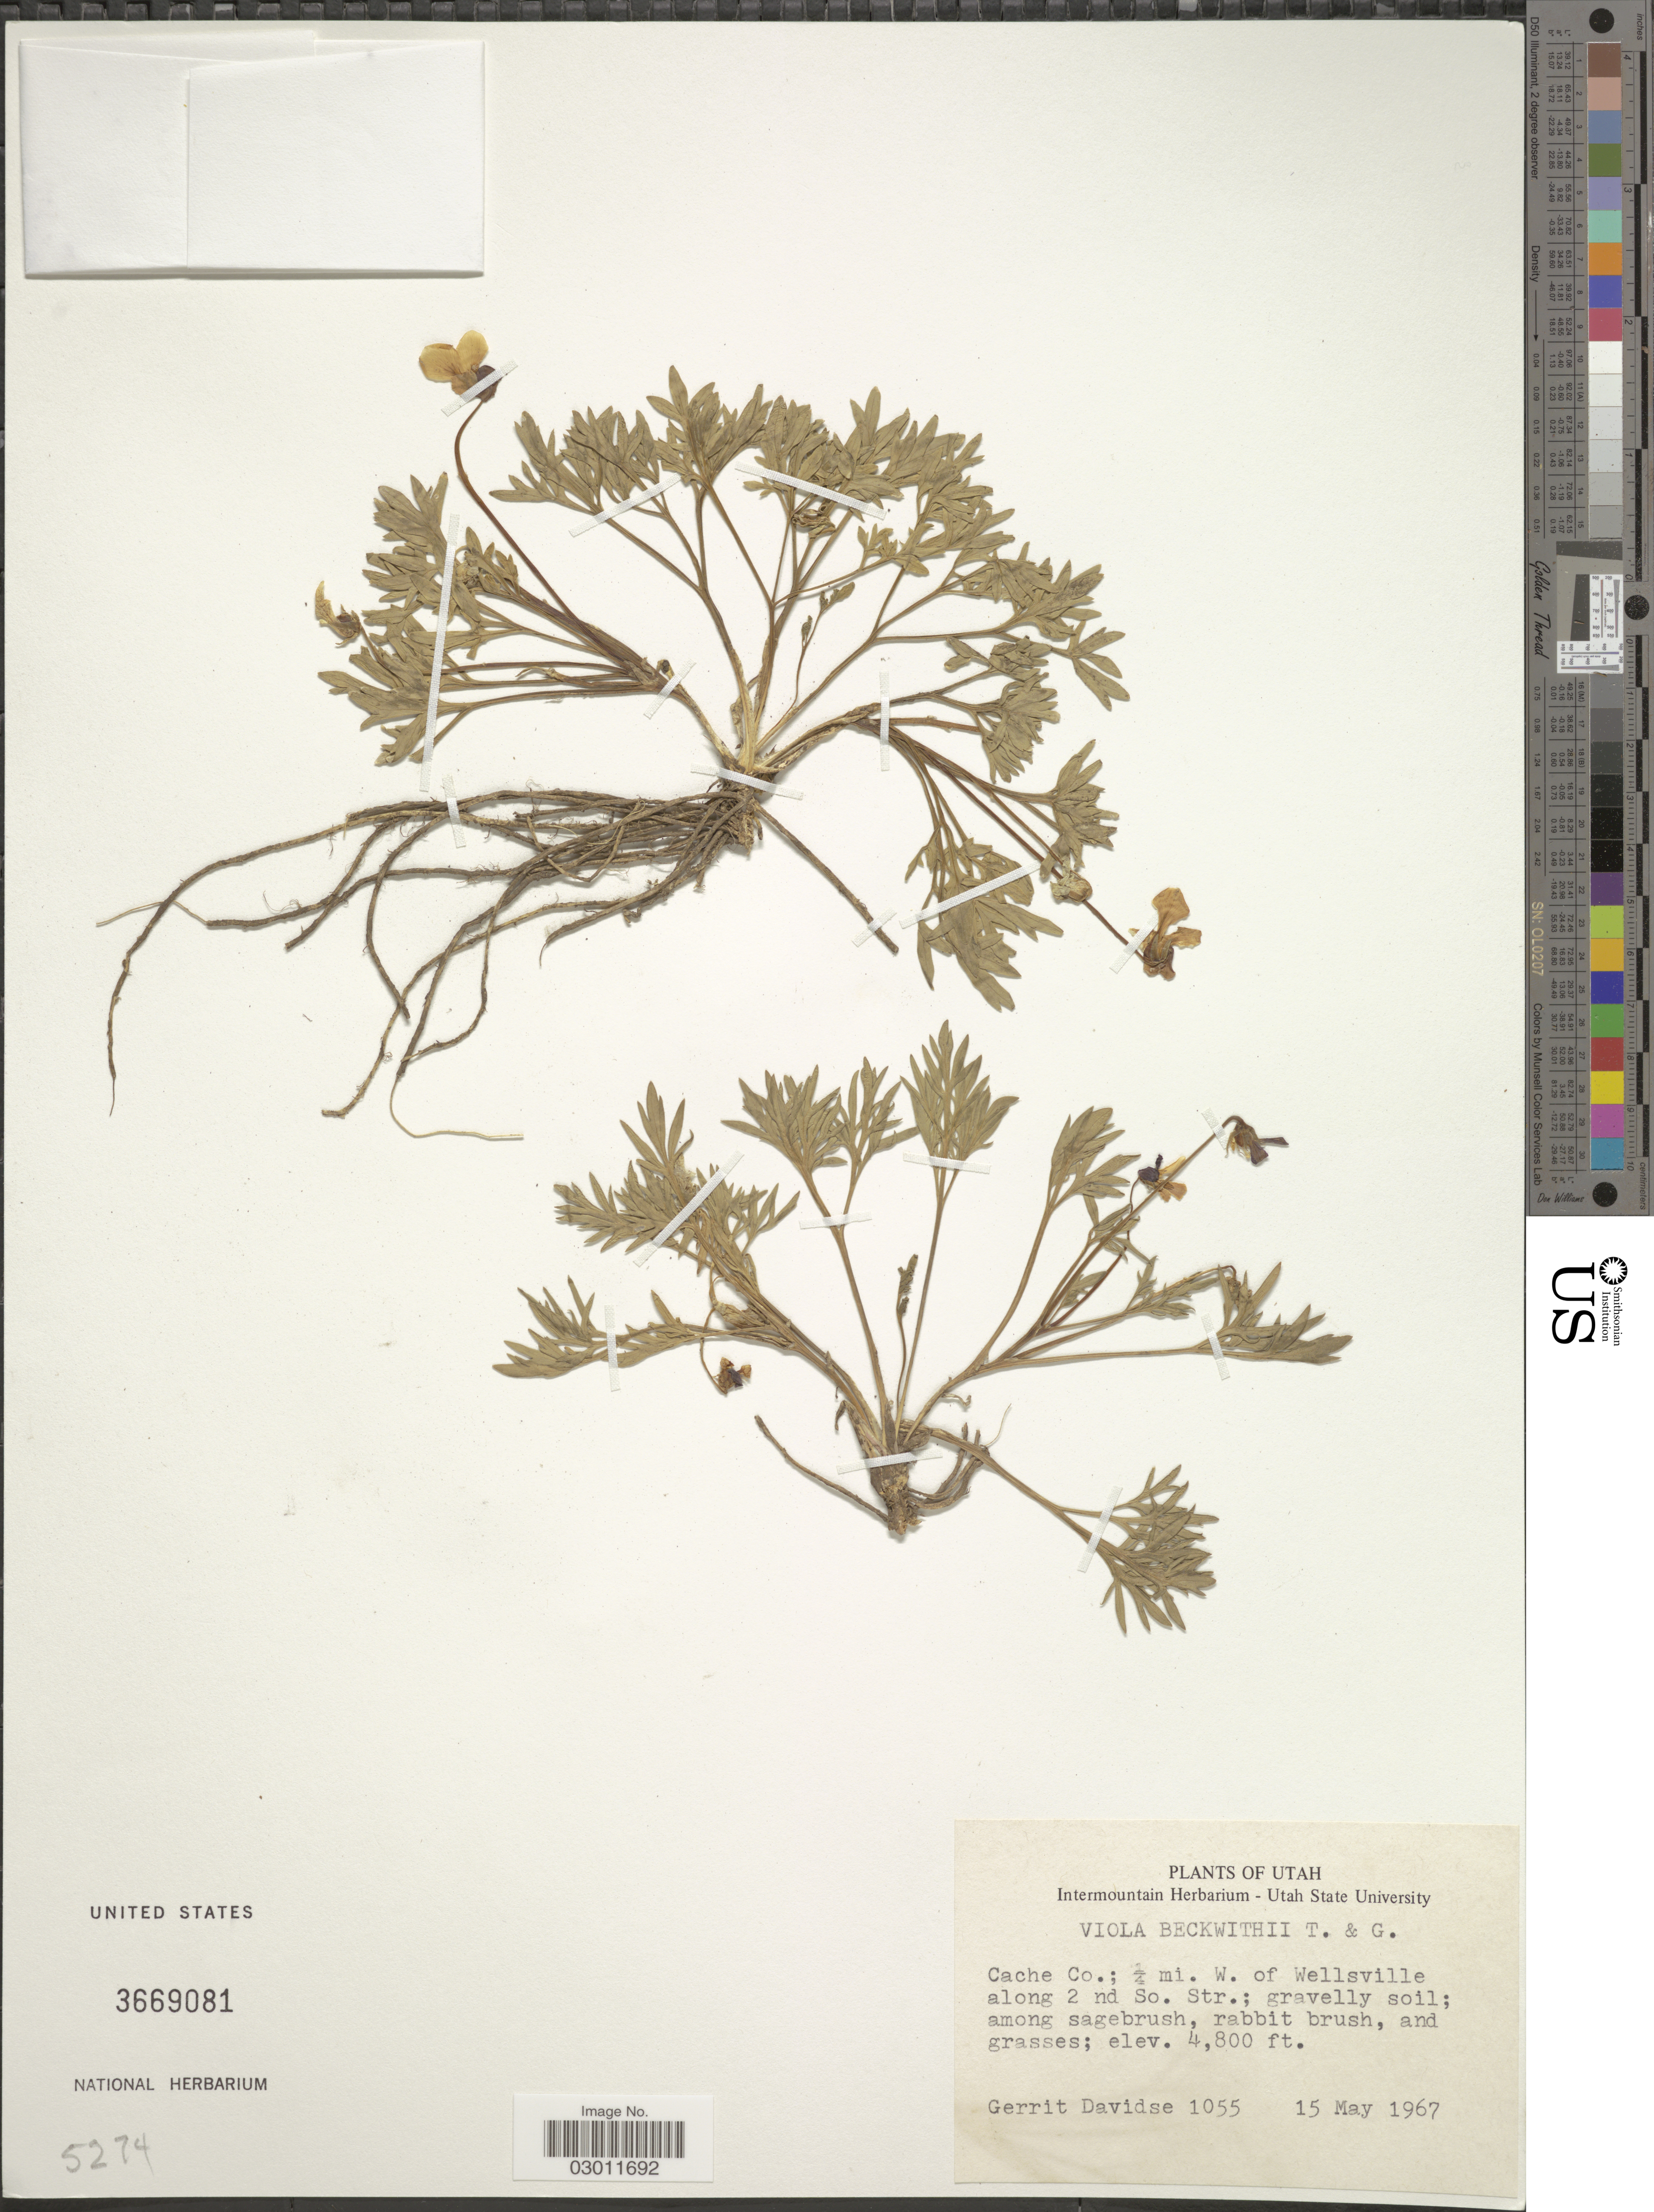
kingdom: Plantae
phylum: Tracheophyta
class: Magnoliopsida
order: Malpighiales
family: Violaceae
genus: Viola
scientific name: Viola beckwithii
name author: Torr.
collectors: G. Davidse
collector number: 1055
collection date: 1967-05-15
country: United States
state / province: Utah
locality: Cache Co.; ¼ mi. W. of Wellsville along 2nd So. Str.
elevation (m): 1463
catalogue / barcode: US 3669081